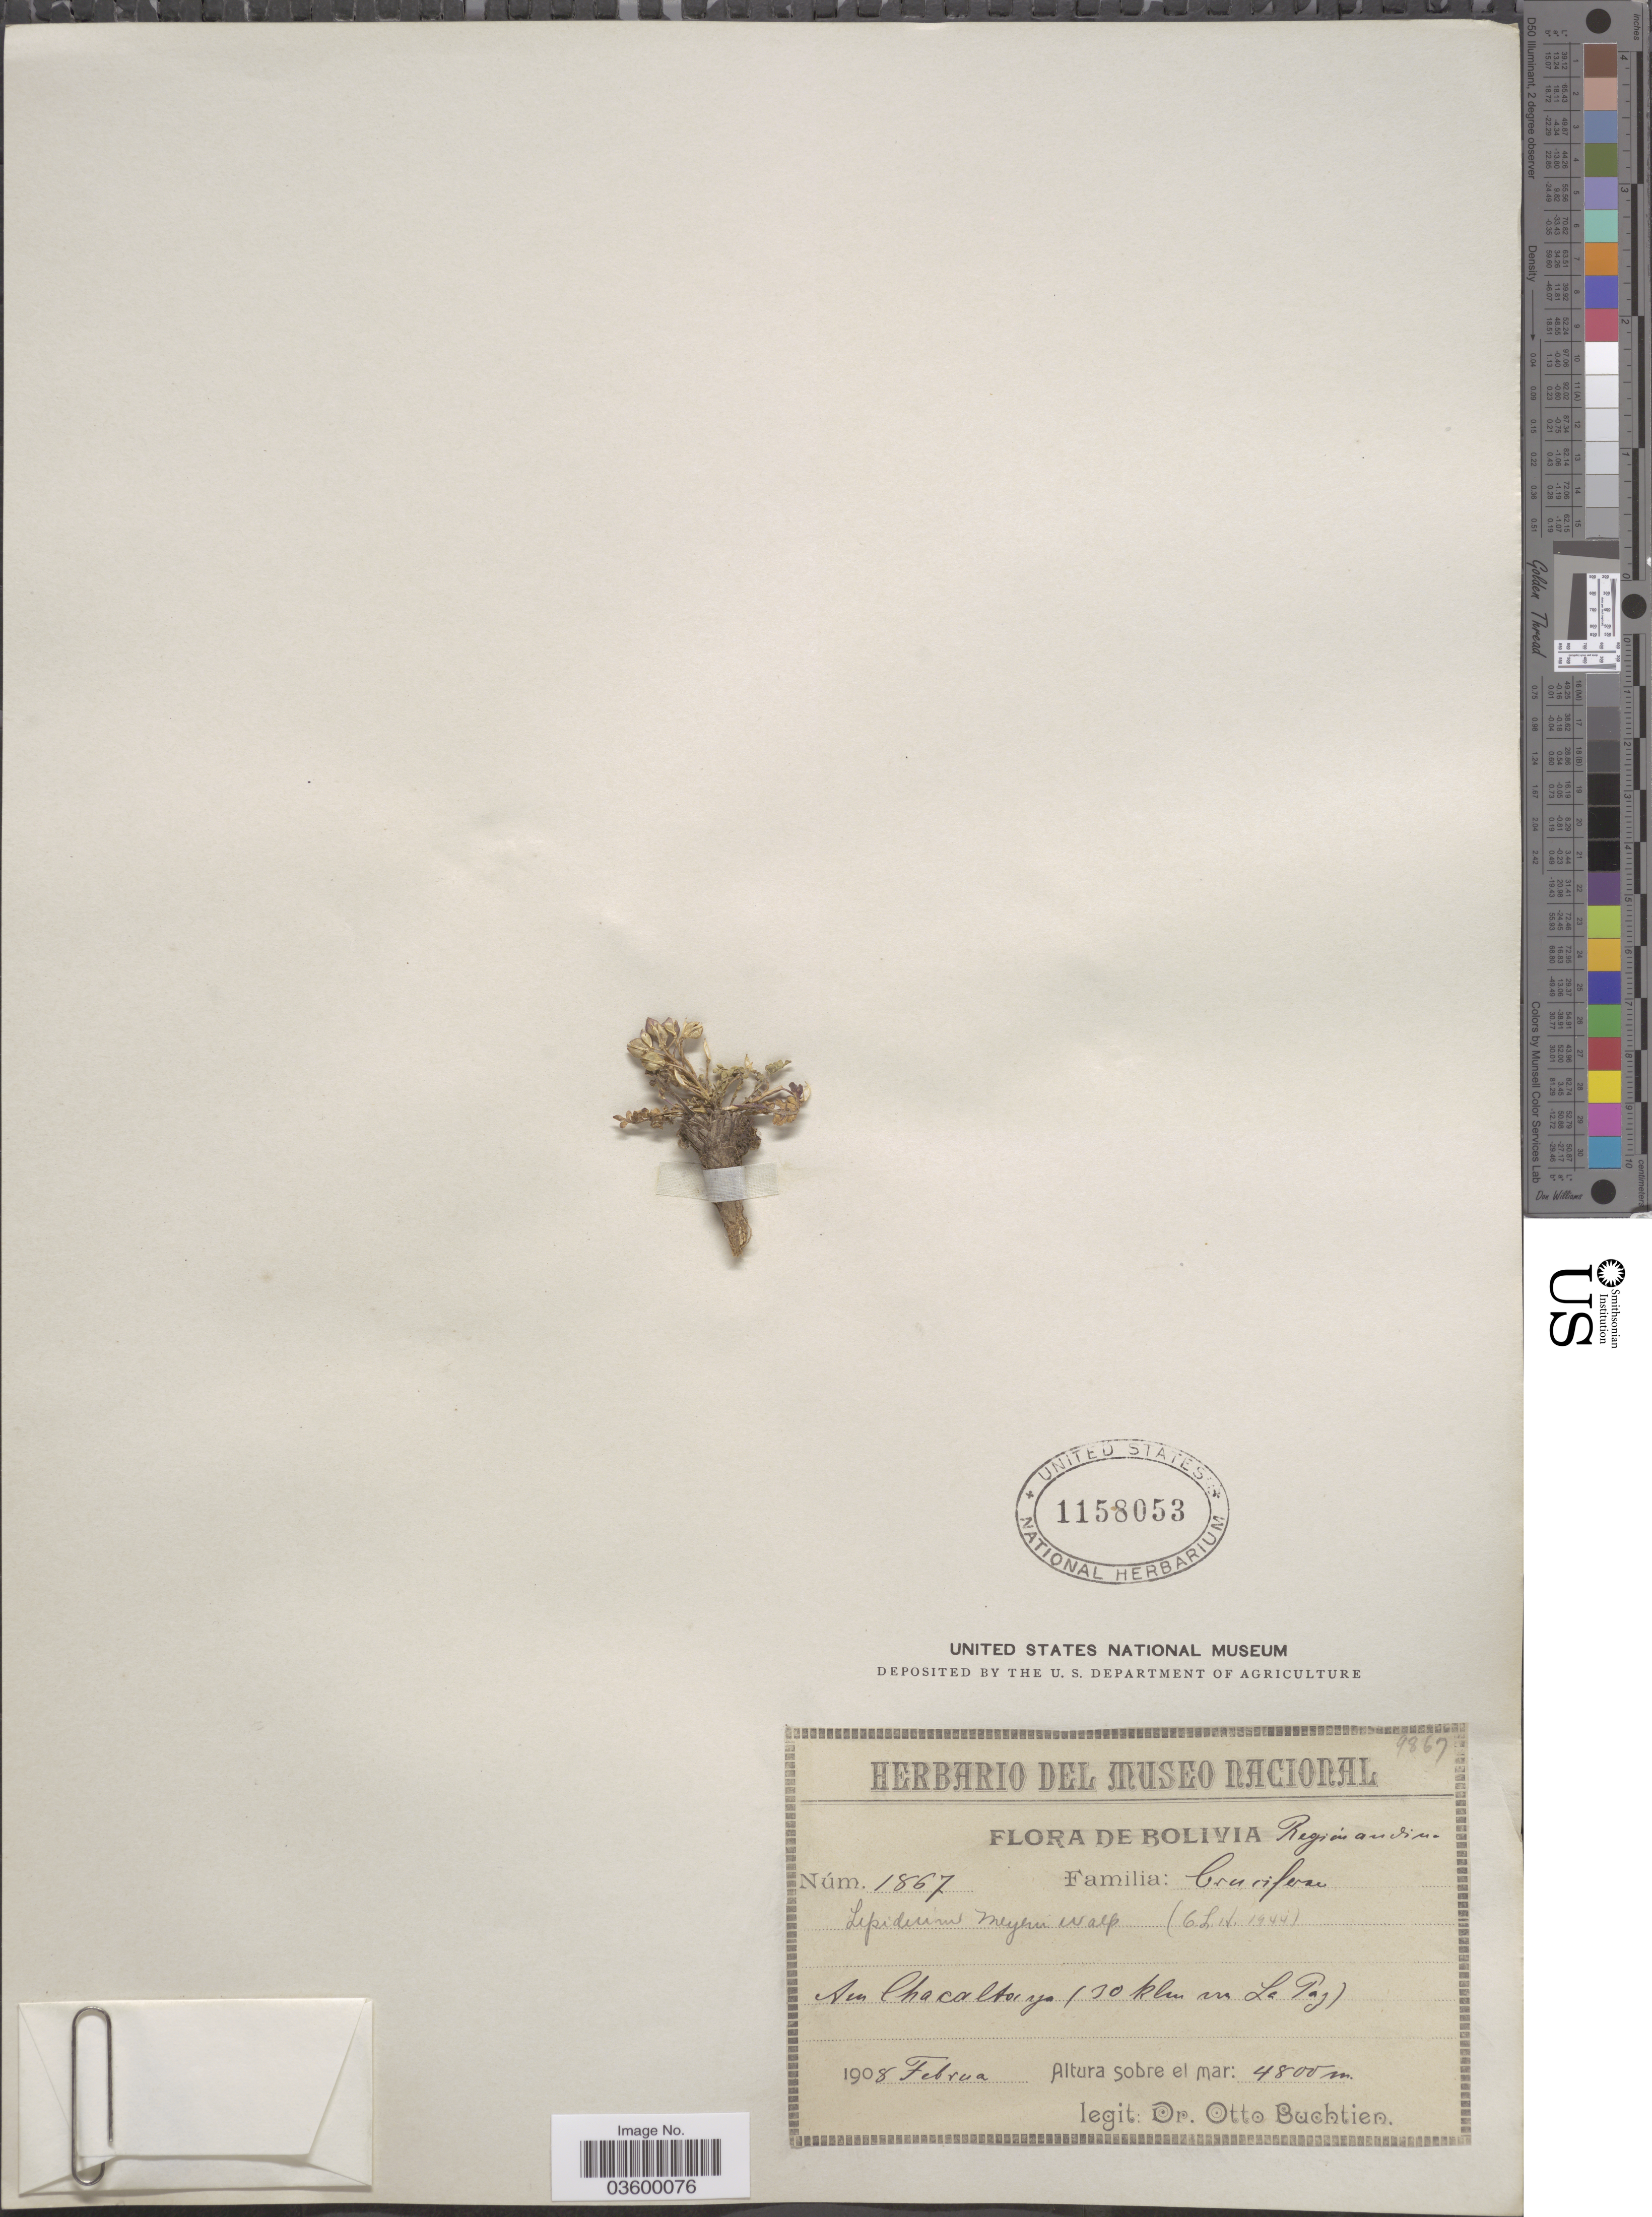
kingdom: Plantae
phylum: Tracheophyta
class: Magnoliopsida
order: Brassicales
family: Brassicaceae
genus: Lepidium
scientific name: Lepidium meyenii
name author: Walp.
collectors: O. Buchtien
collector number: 1867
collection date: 1908-02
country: Bolivia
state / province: La Paz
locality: Región andina. Am Chacaltaya (30 klm von La Paz).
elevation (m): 4800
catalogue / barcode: US 1158053